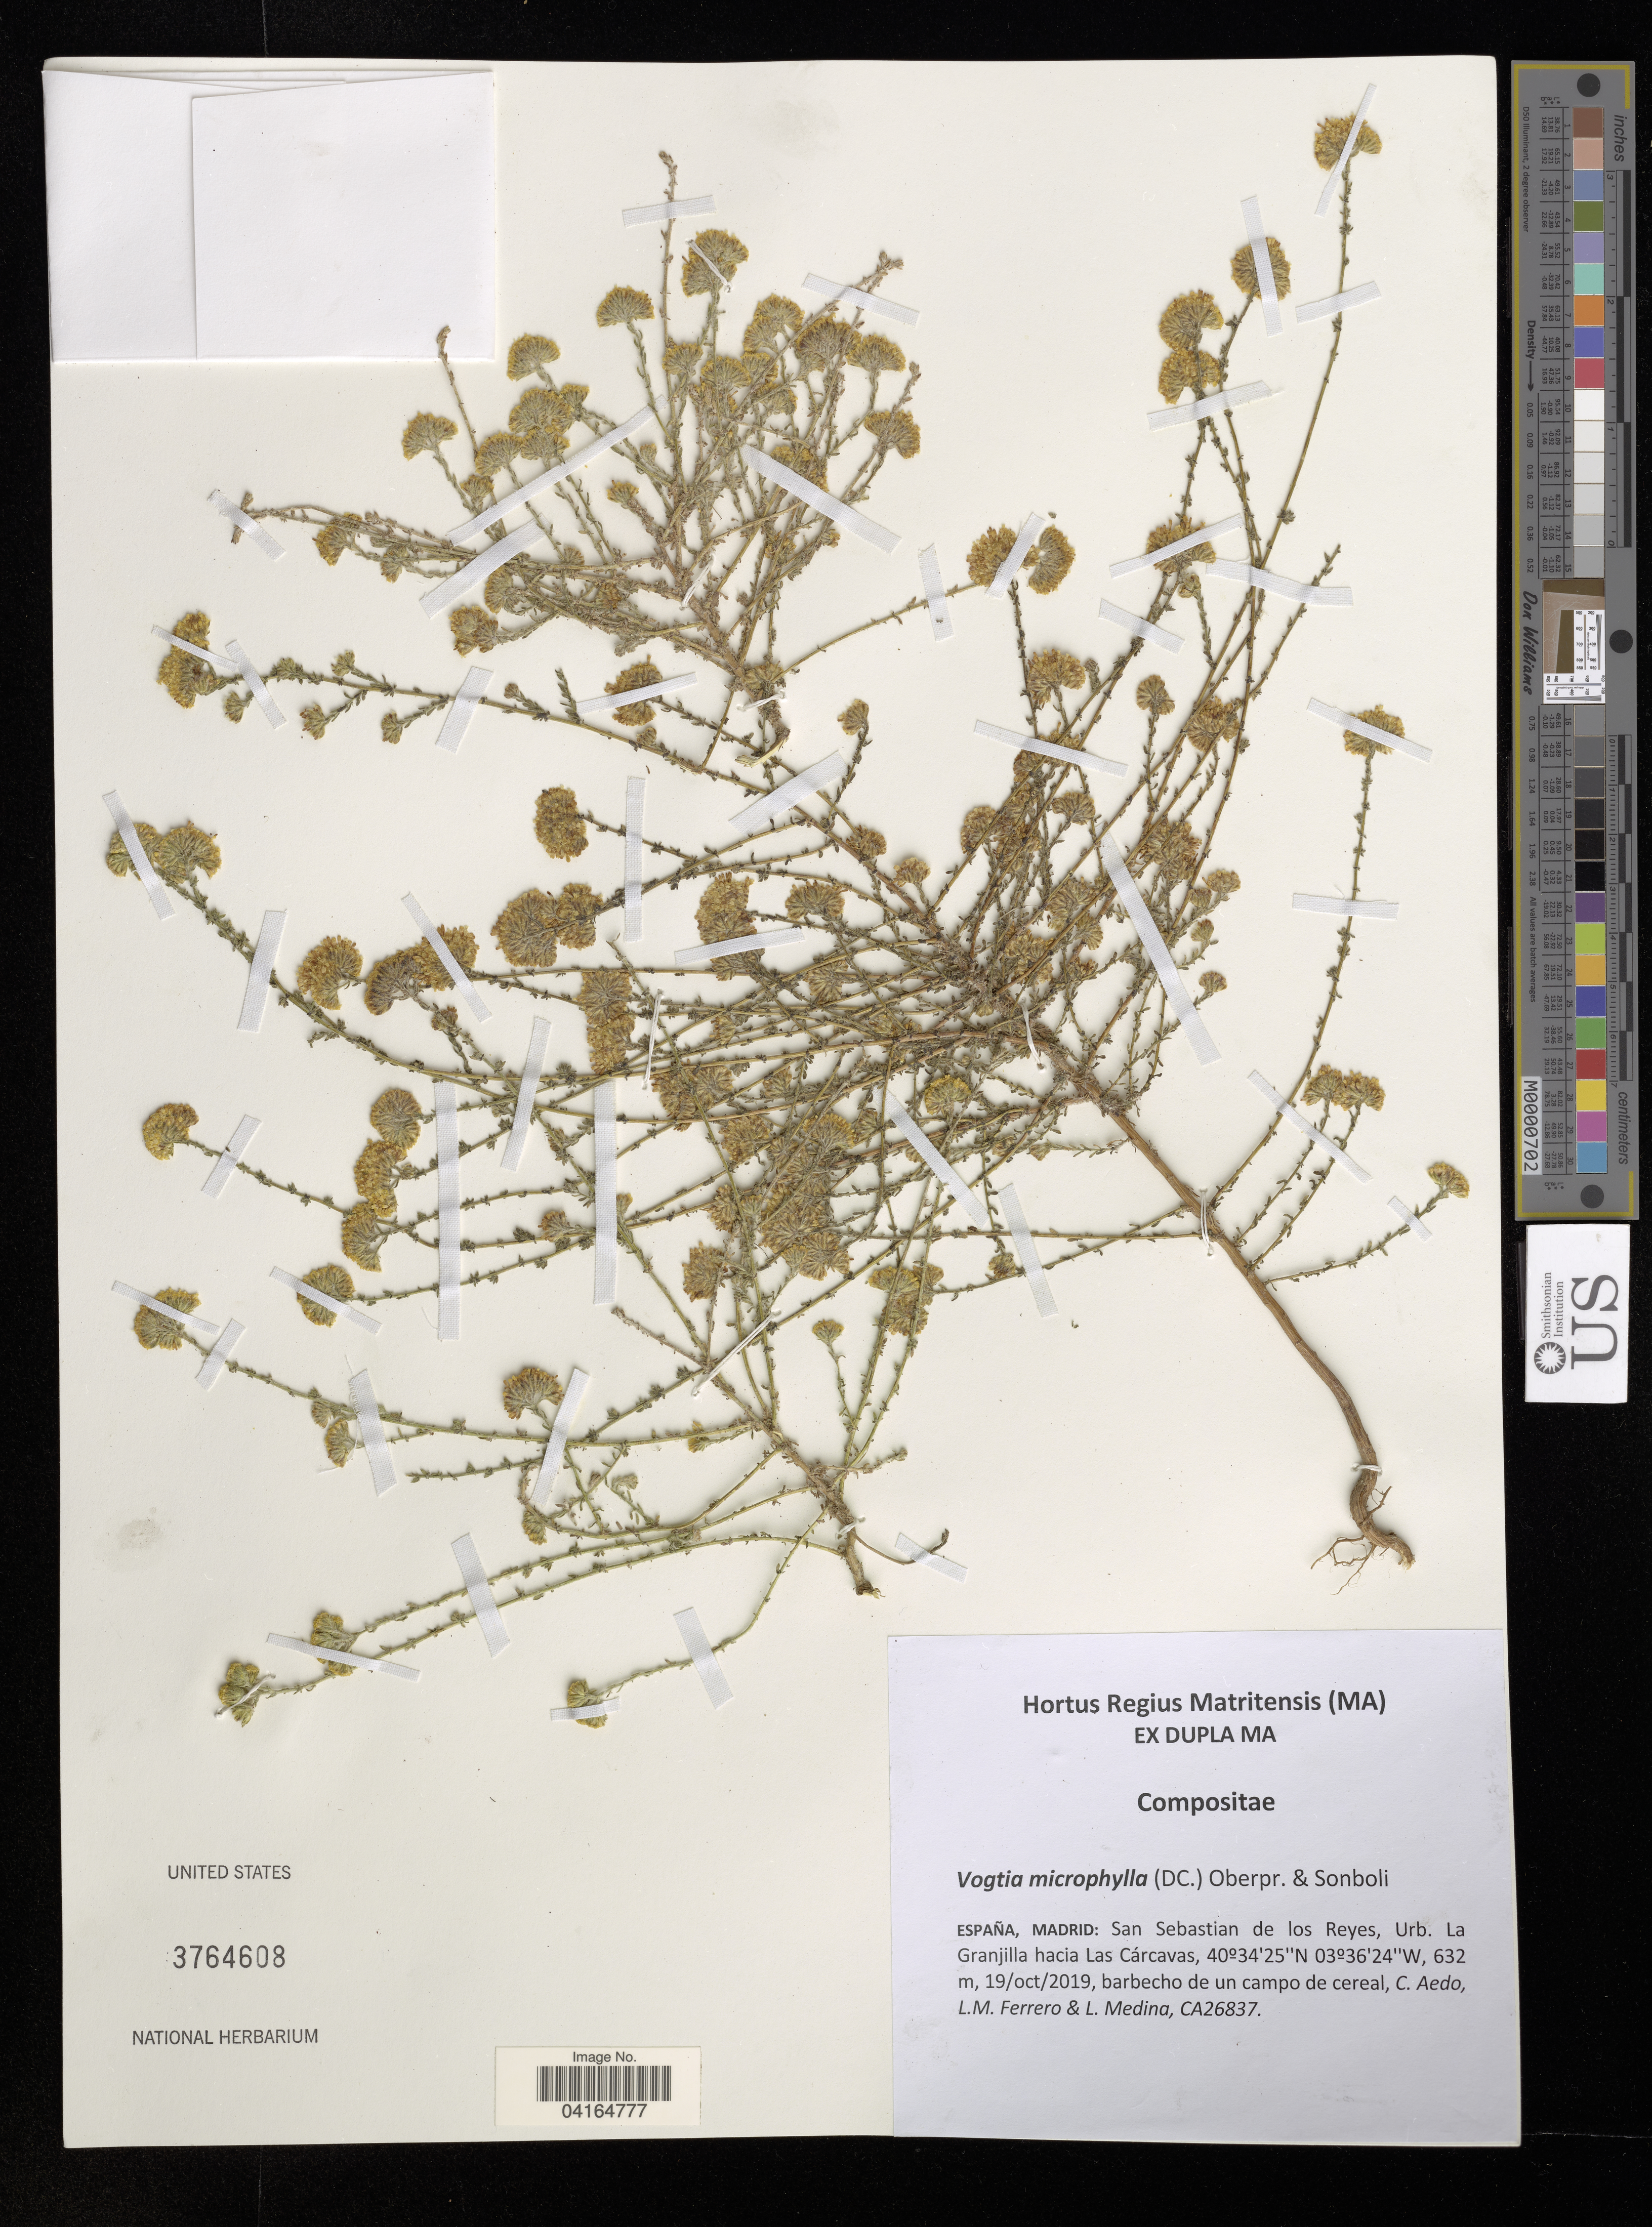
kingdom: Plantae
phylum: Tracheophyta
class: Magnoliopsida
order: Asterales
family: Asteraceae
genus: Vogtia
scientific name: Vogtia microphylla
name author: (DC.) Oberpr. & Sonboli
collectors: C. Aedo, L. Ferrero & L. Medina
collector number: CA26837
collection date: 2019-10-19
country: Spain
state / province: Madrid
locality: San Sebastian de los Reyes, Urb. La Granjilla hacia Las Cárcavas.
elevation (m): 632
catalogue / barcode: US 3764608